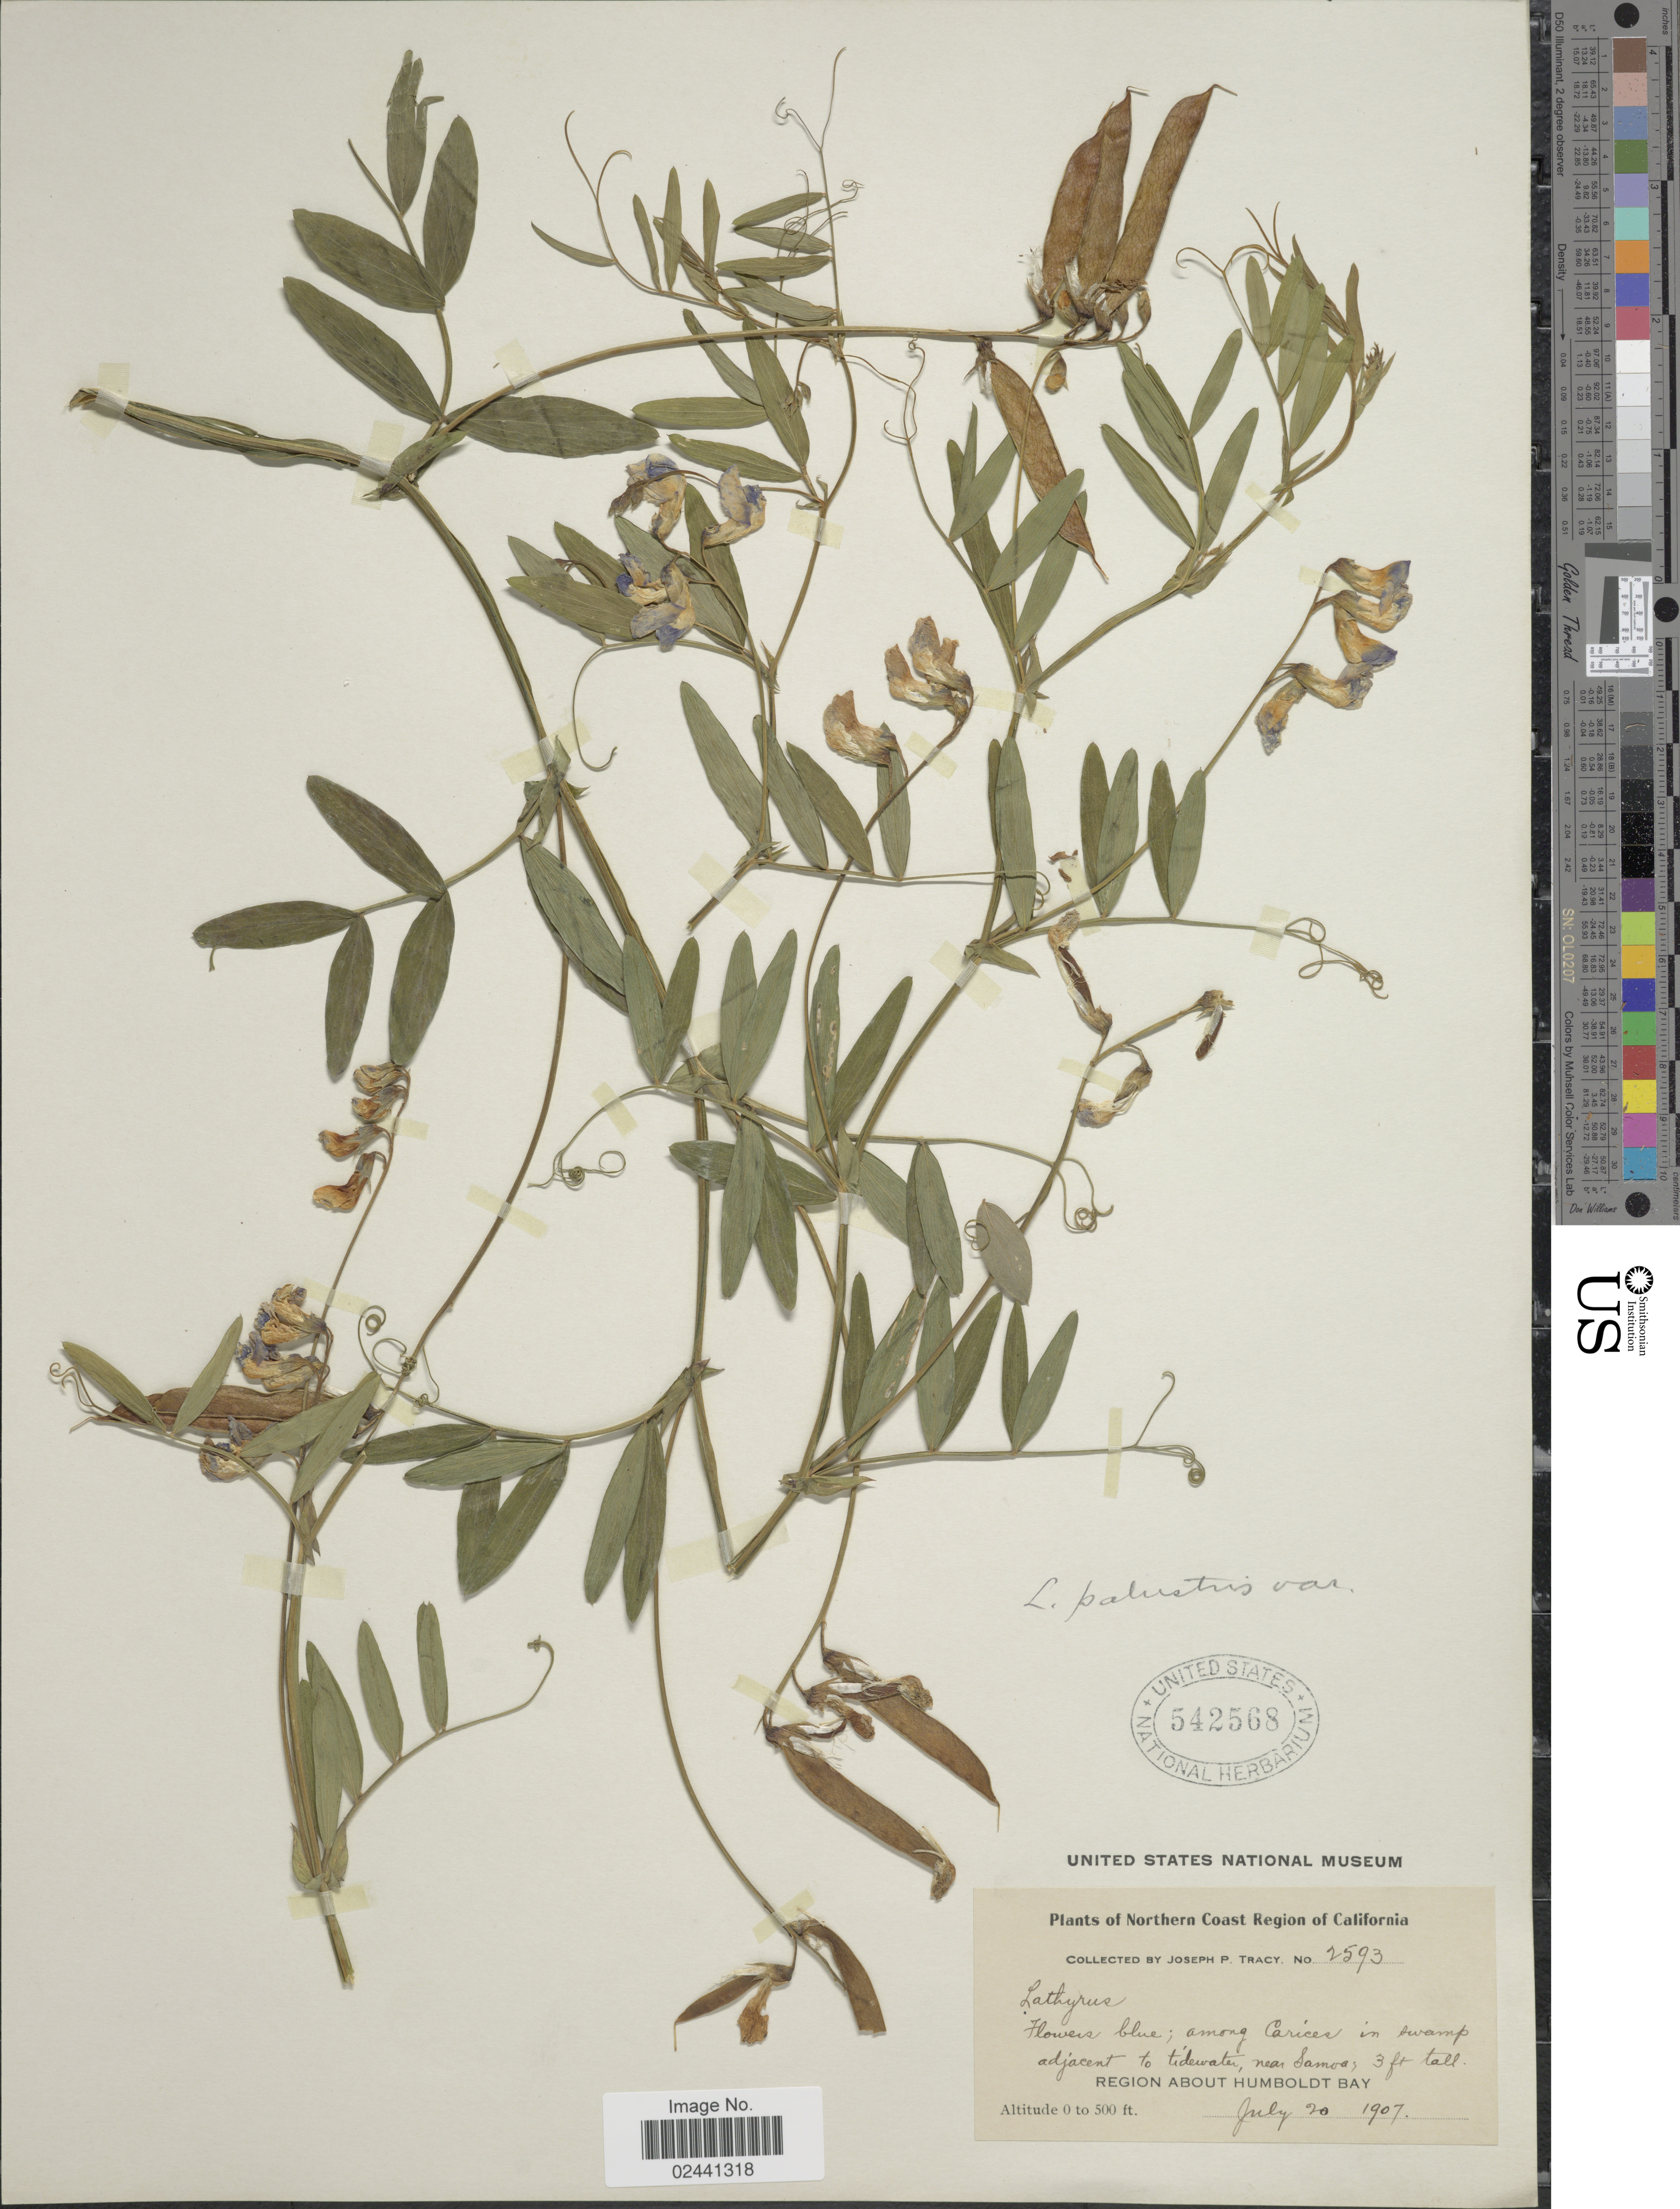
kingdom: Plantae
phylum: Tracheophyta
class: Magnoliopsida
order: Fabales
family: Fabaceae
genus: Lathyrus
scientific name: Lathyrus palustris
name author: L.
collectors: J. Tracy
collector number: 2593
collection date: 1907-07-20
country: United States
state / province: California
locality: Northern Coast Region of California, in swamp adjacent to tidewater, near Somoa, Region about Humboldt Bay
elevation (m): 0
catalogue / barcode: US 542568